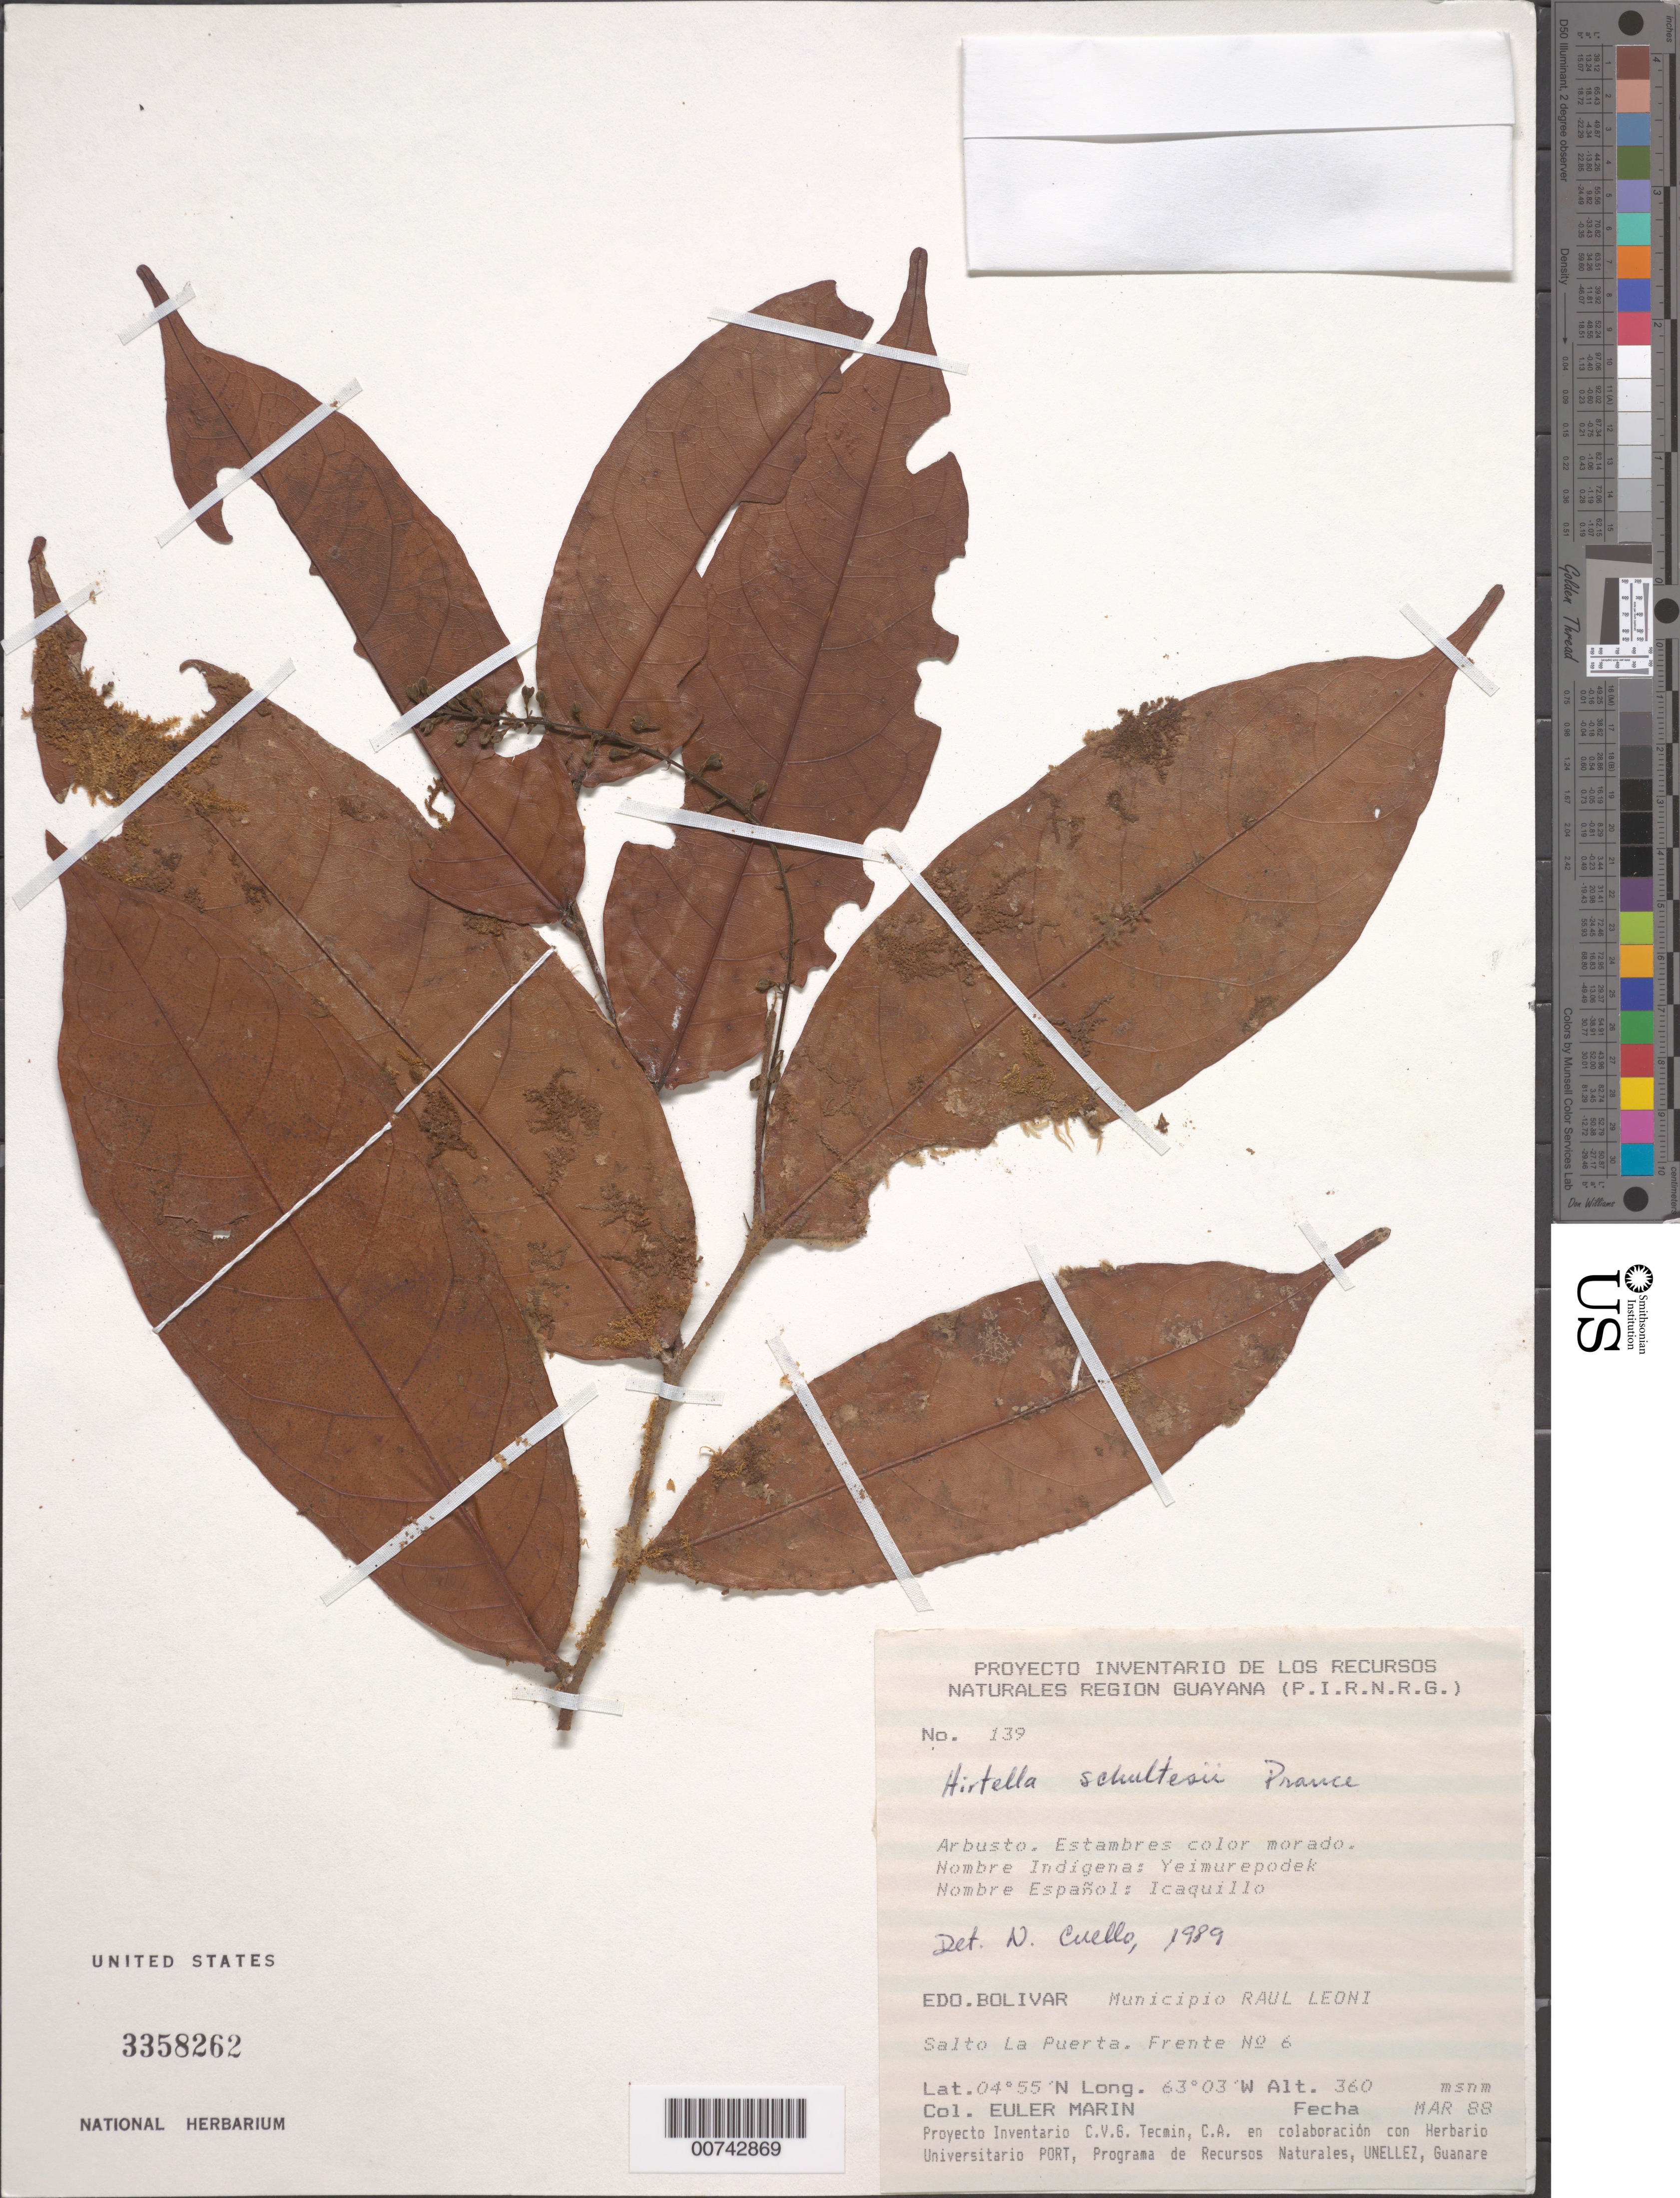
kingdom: Plantae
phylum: Tracheophyta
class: Magnoliopsida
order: Malpighiales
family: Chrysobalanaceae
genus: Hirtella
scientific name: Hirtella schultesii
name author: Prance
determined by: Cuello, Nidia L.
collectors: E. Marin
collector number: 139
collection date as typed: Mar-88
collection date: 1988-03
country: Venezuela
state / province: Bolívar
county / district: Angostura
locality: Mun. Raúl Leoni [=Angostura], Salto La Puerta, Frente no. 6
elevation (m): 360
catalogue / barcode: US 3358262